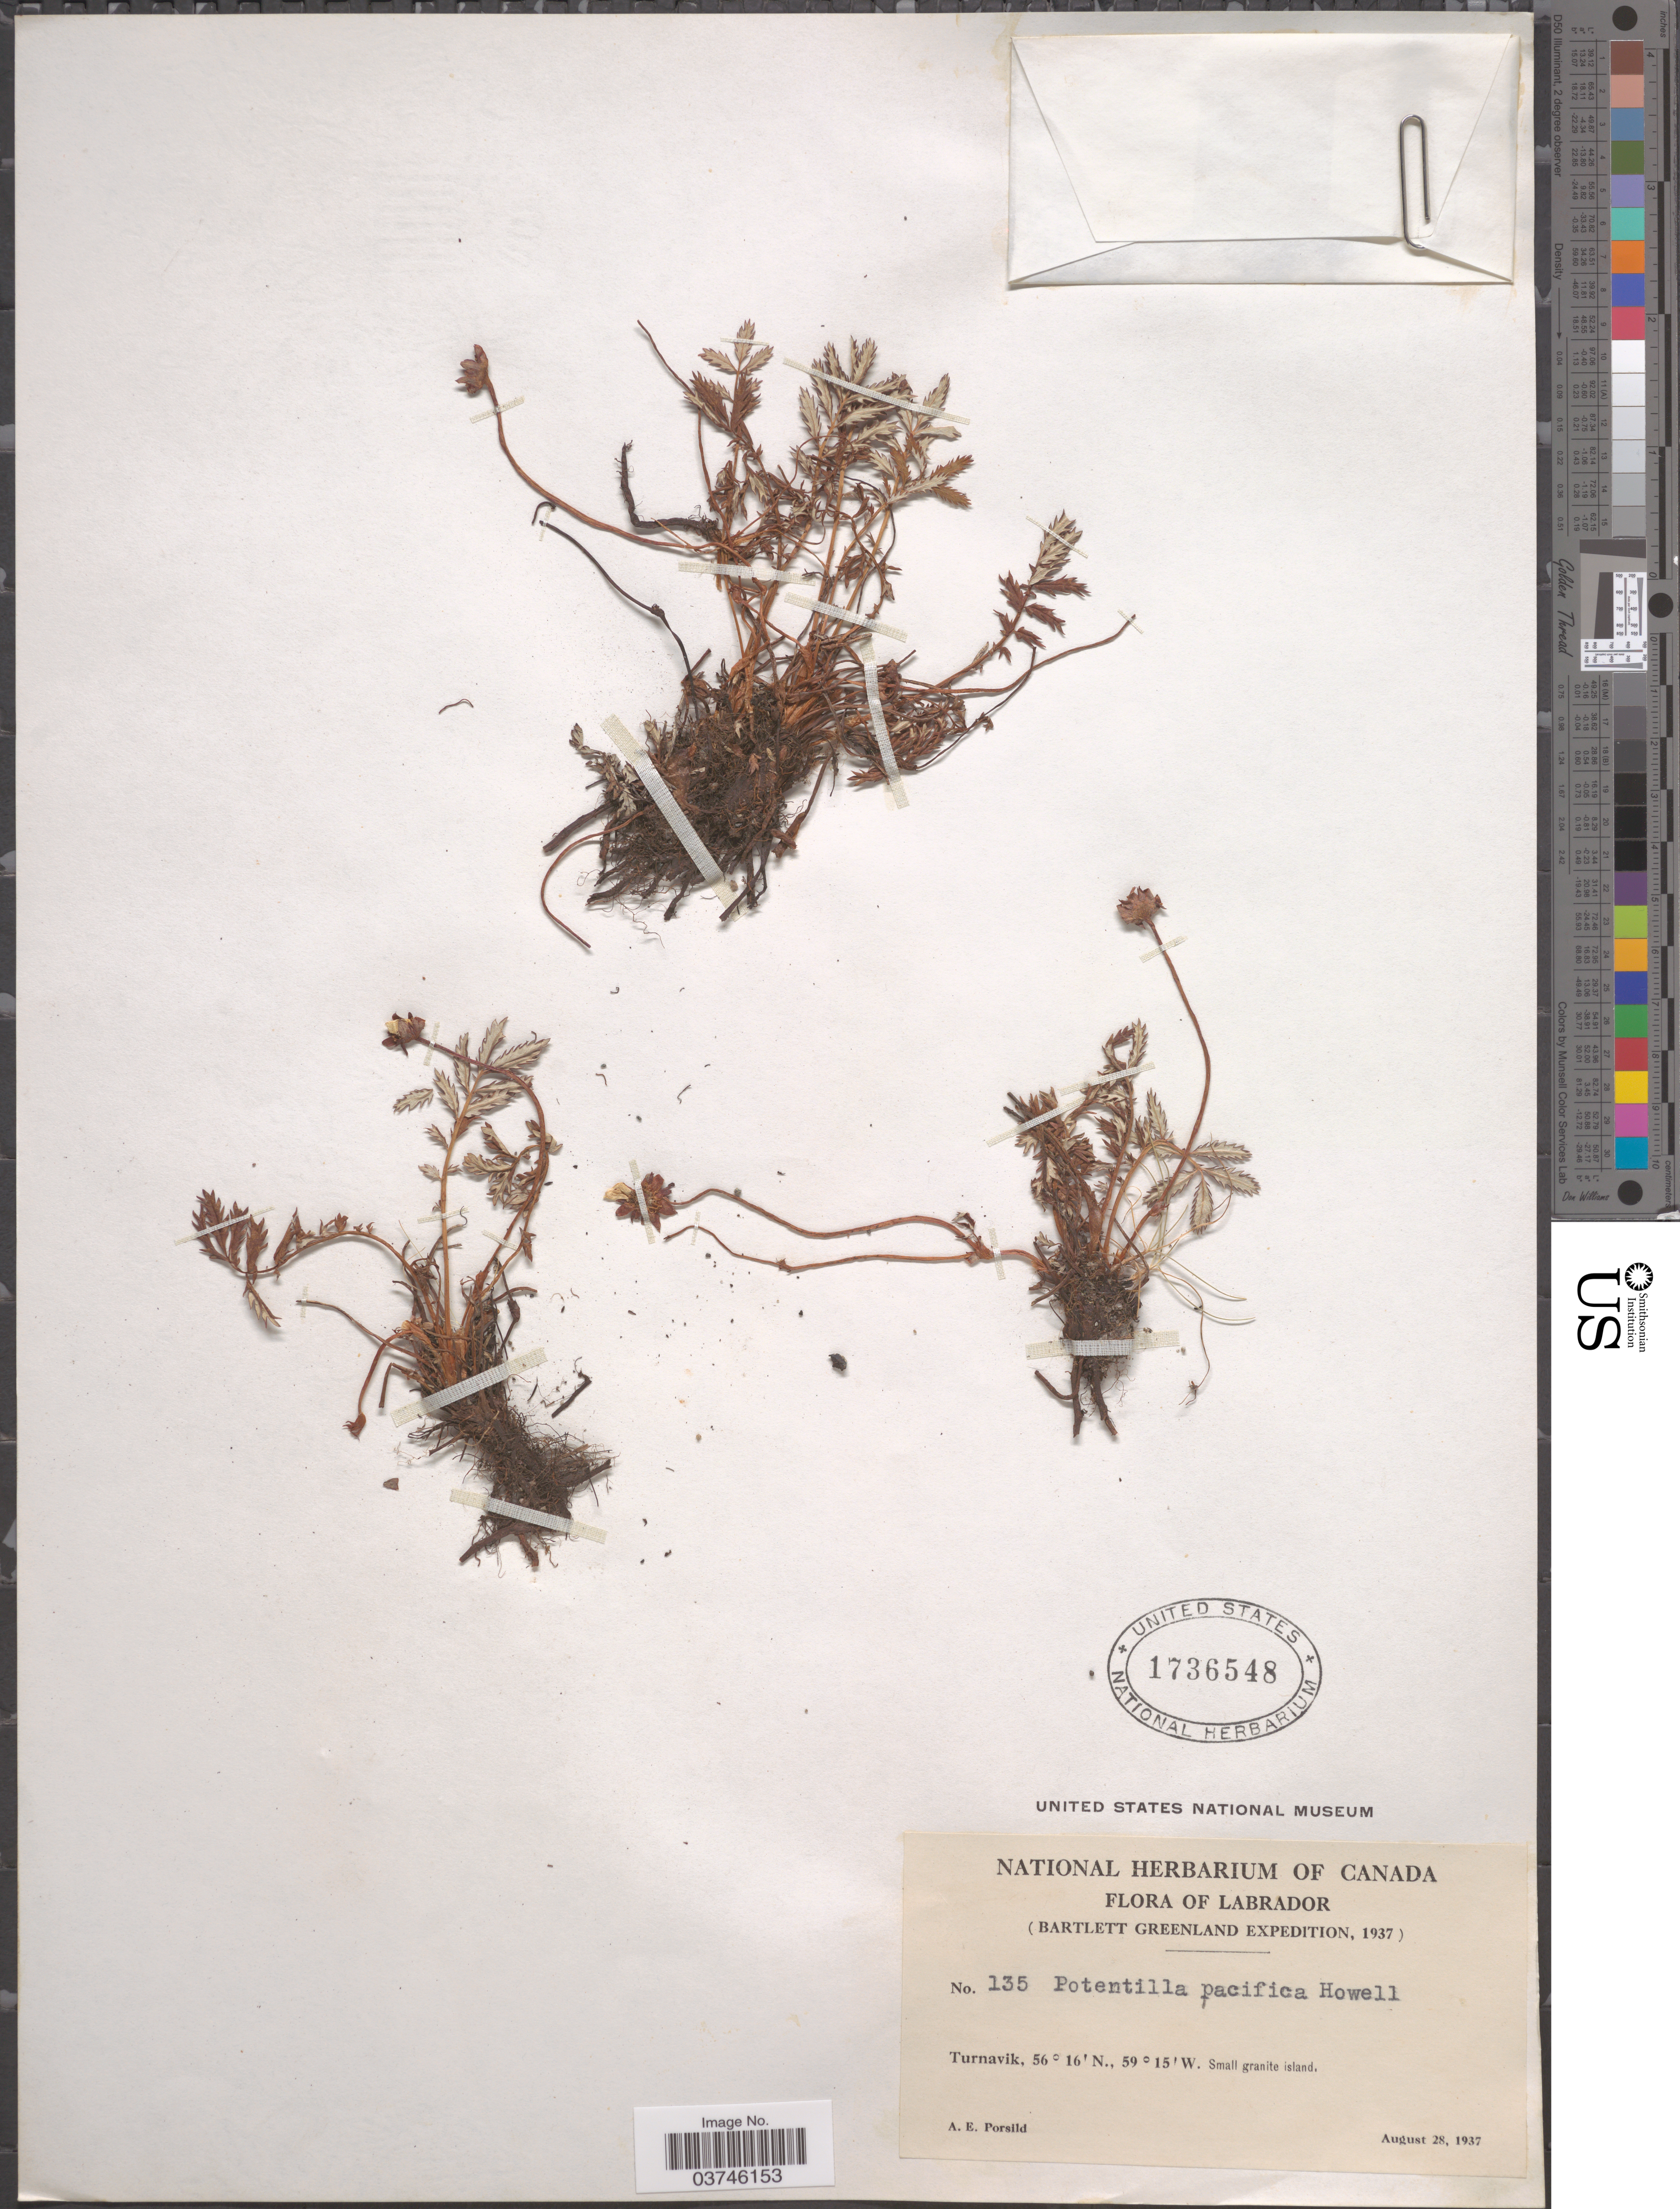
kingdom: Plantae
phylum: Tracheophyta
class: Magnoliopsida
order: Rosales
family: Rosaceae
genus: Argentina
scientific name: Argentina pacifica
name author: (Howell) Rydb.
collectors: A. E. Porsild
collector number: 135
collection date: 1937-08-28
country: Canada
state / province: Newfoundland and Labrador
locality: Labrador. Turnavik. Small granite island.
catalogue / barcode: US 1736548